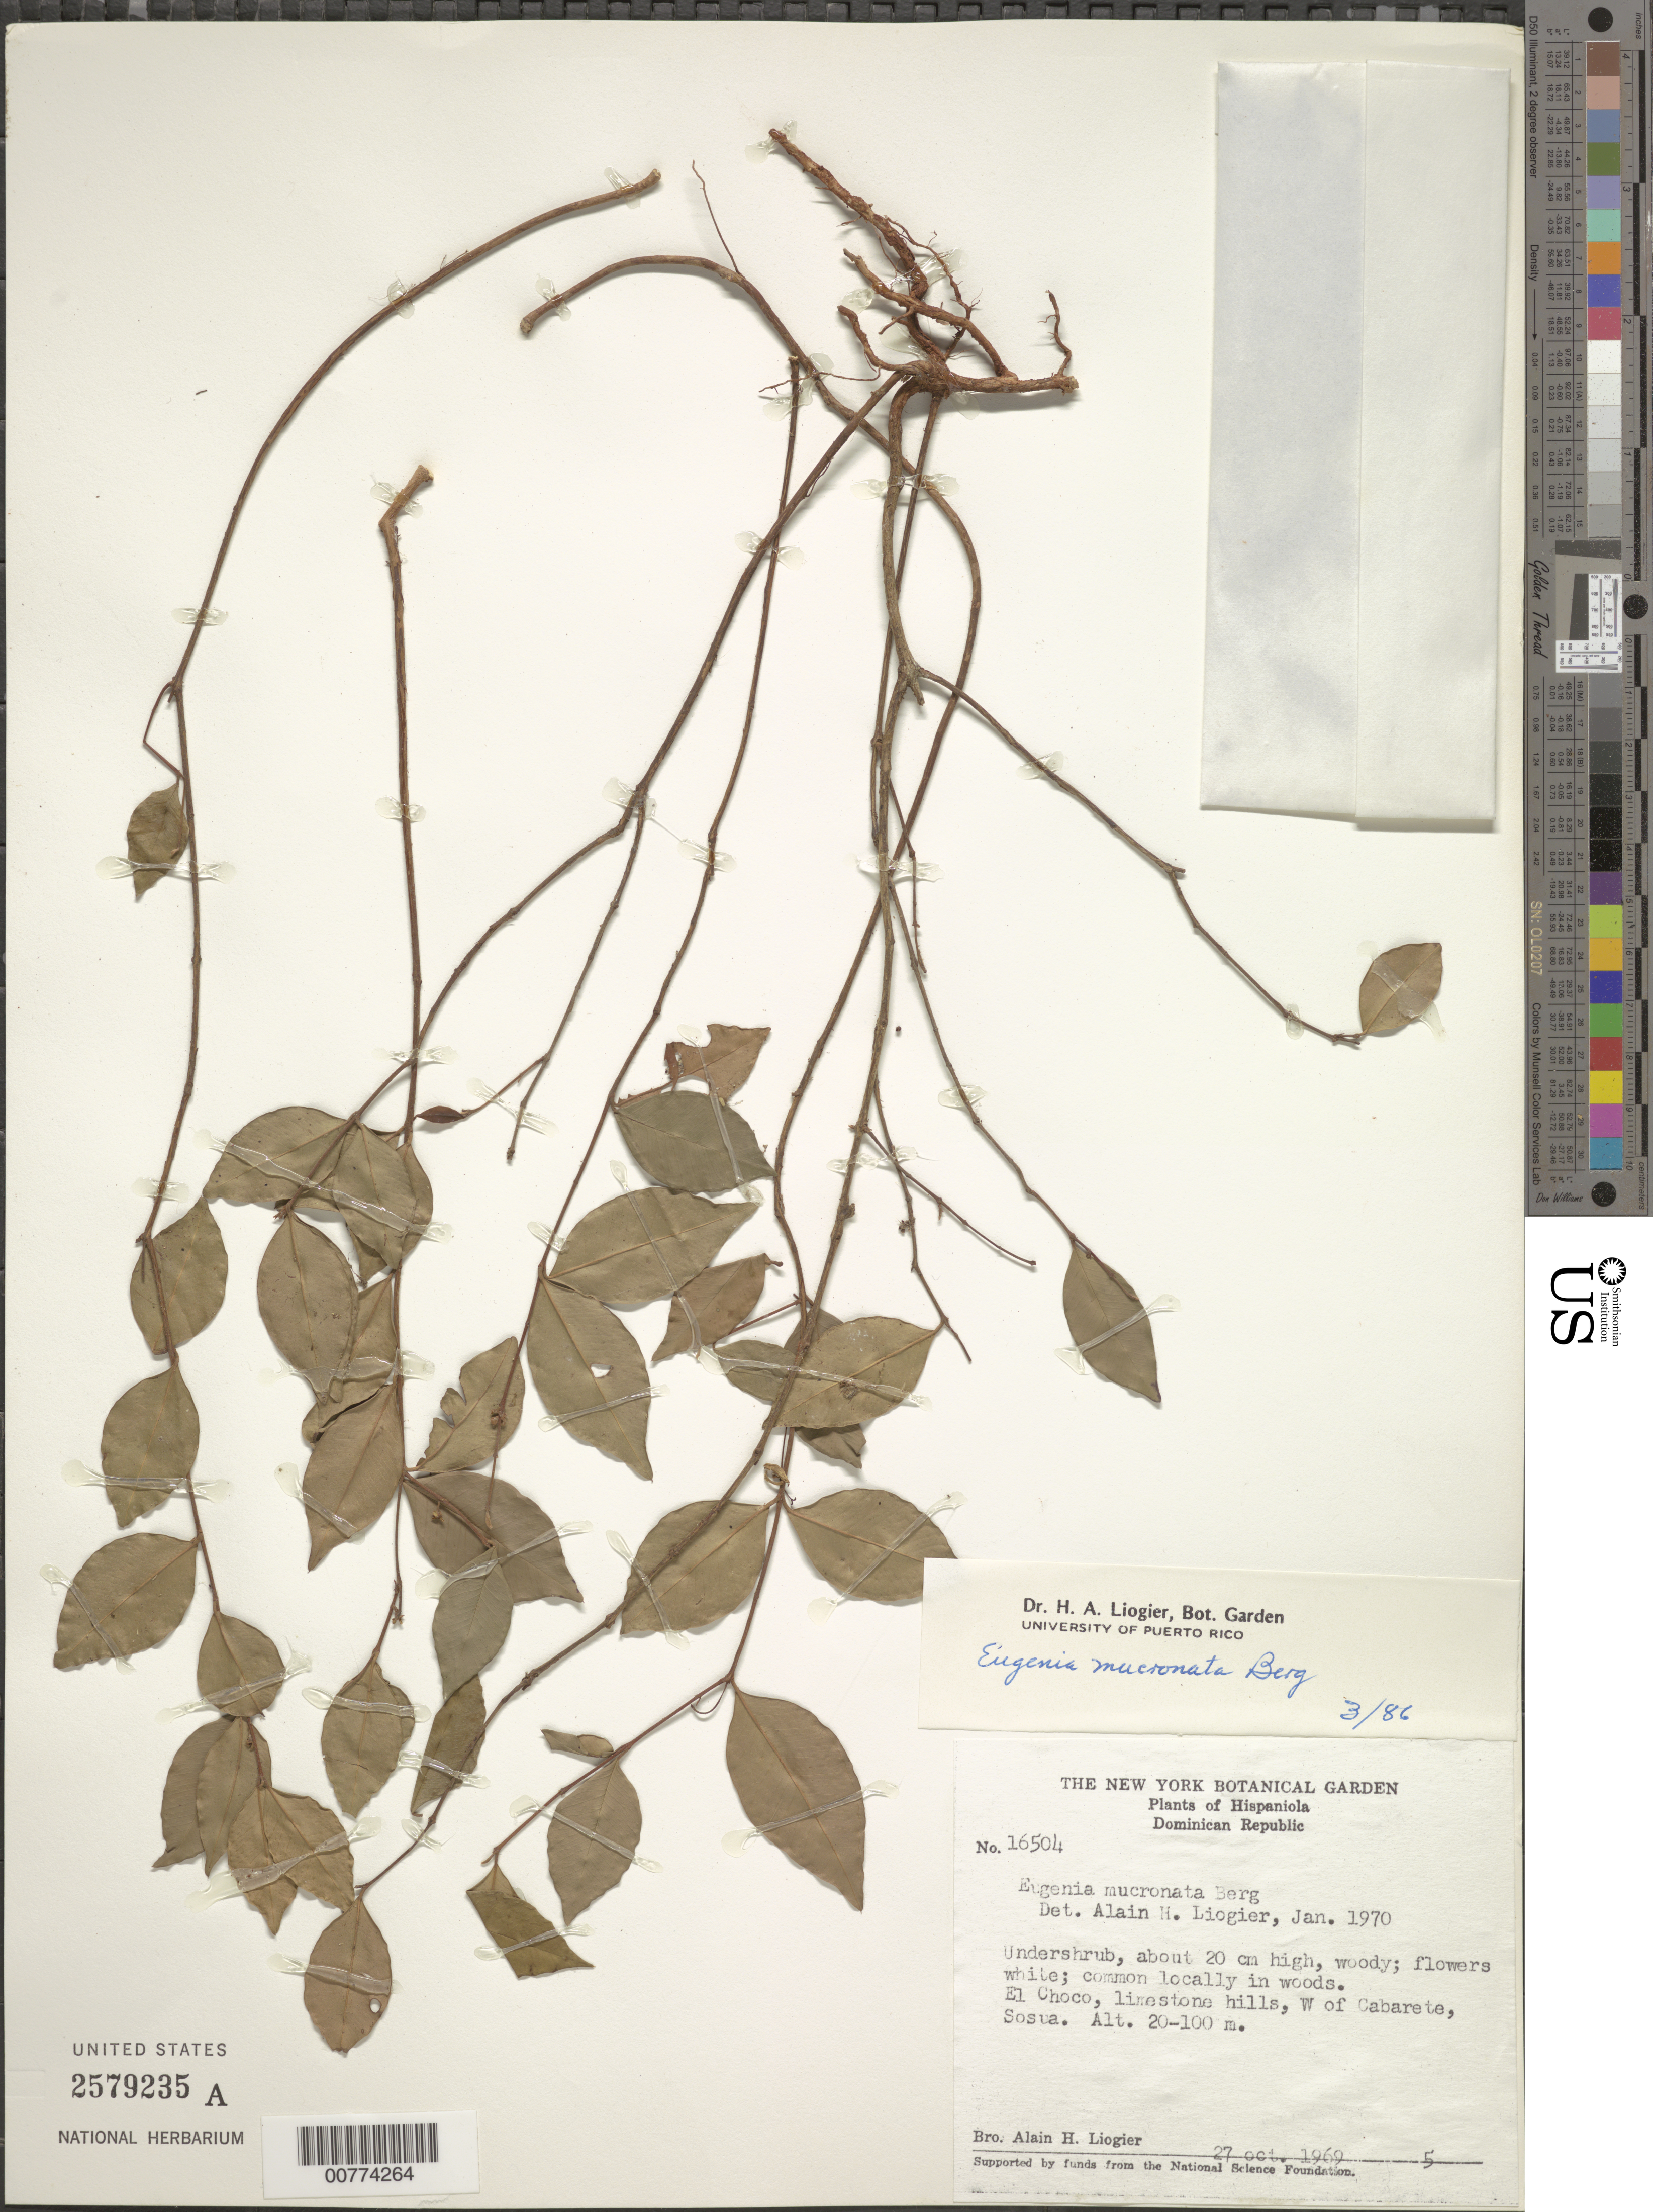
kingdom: Plantae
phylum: Tracheophyta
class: Magnoliopsida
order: Myrtales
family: Myrtaceae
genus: Eugenia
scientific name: Eugenia mucronata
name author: O. Berg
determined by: Liogier, Alain H.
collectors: A. H. Liogier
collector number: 16504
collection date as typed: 27 Oct 1969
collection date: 1969-10-27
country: Dominican Republic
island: Hispaniola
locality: Sosua, El Choco, W of Cabarete.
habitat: Limestone hills.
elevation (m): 20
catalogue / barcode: US 2579235A